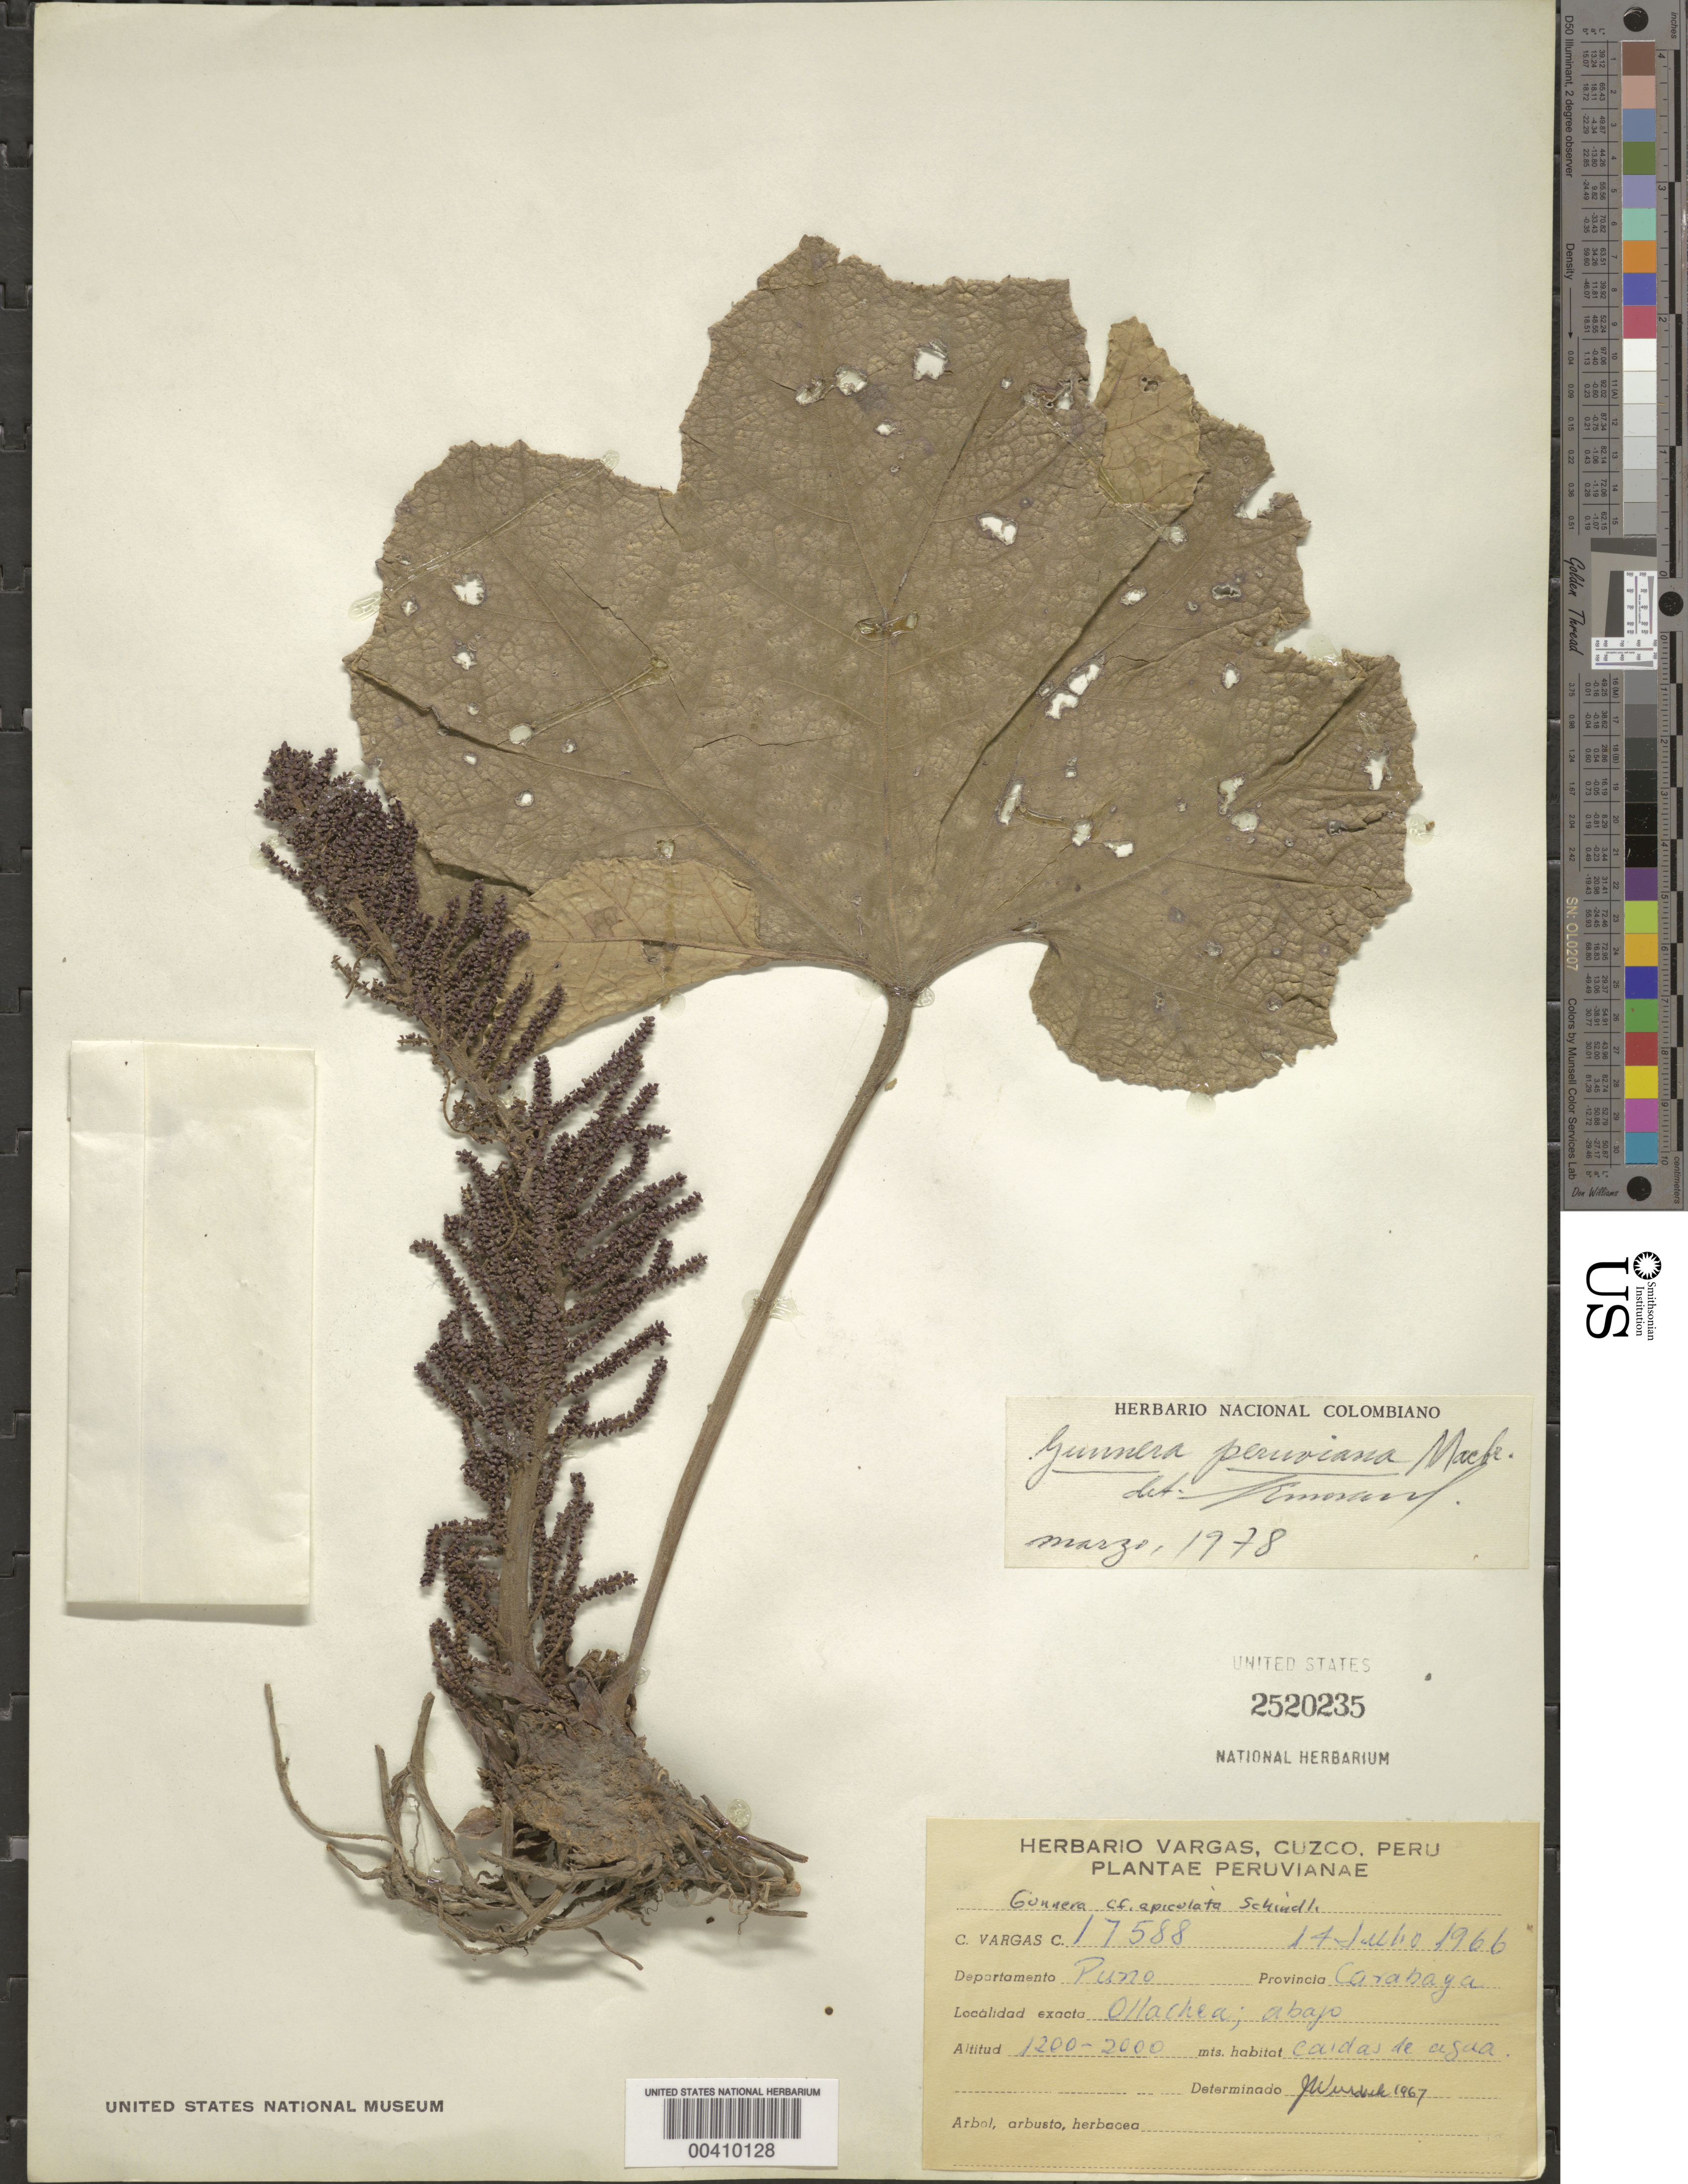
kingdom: Plantae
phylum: Tracheophyta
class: Magnoliopsida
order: Gunnerales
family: Gunneraceae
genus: Gunnera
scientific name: Gunnera peruviana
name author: J.F. Macbr.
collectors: C. Vargas Calderón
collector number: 17588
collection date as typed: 14 Jul 1966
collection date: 1966-07-14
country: Peru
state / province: Puno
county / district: Carabaya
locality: Ollachea; abajo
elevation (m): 1200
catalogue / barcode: US 2520235